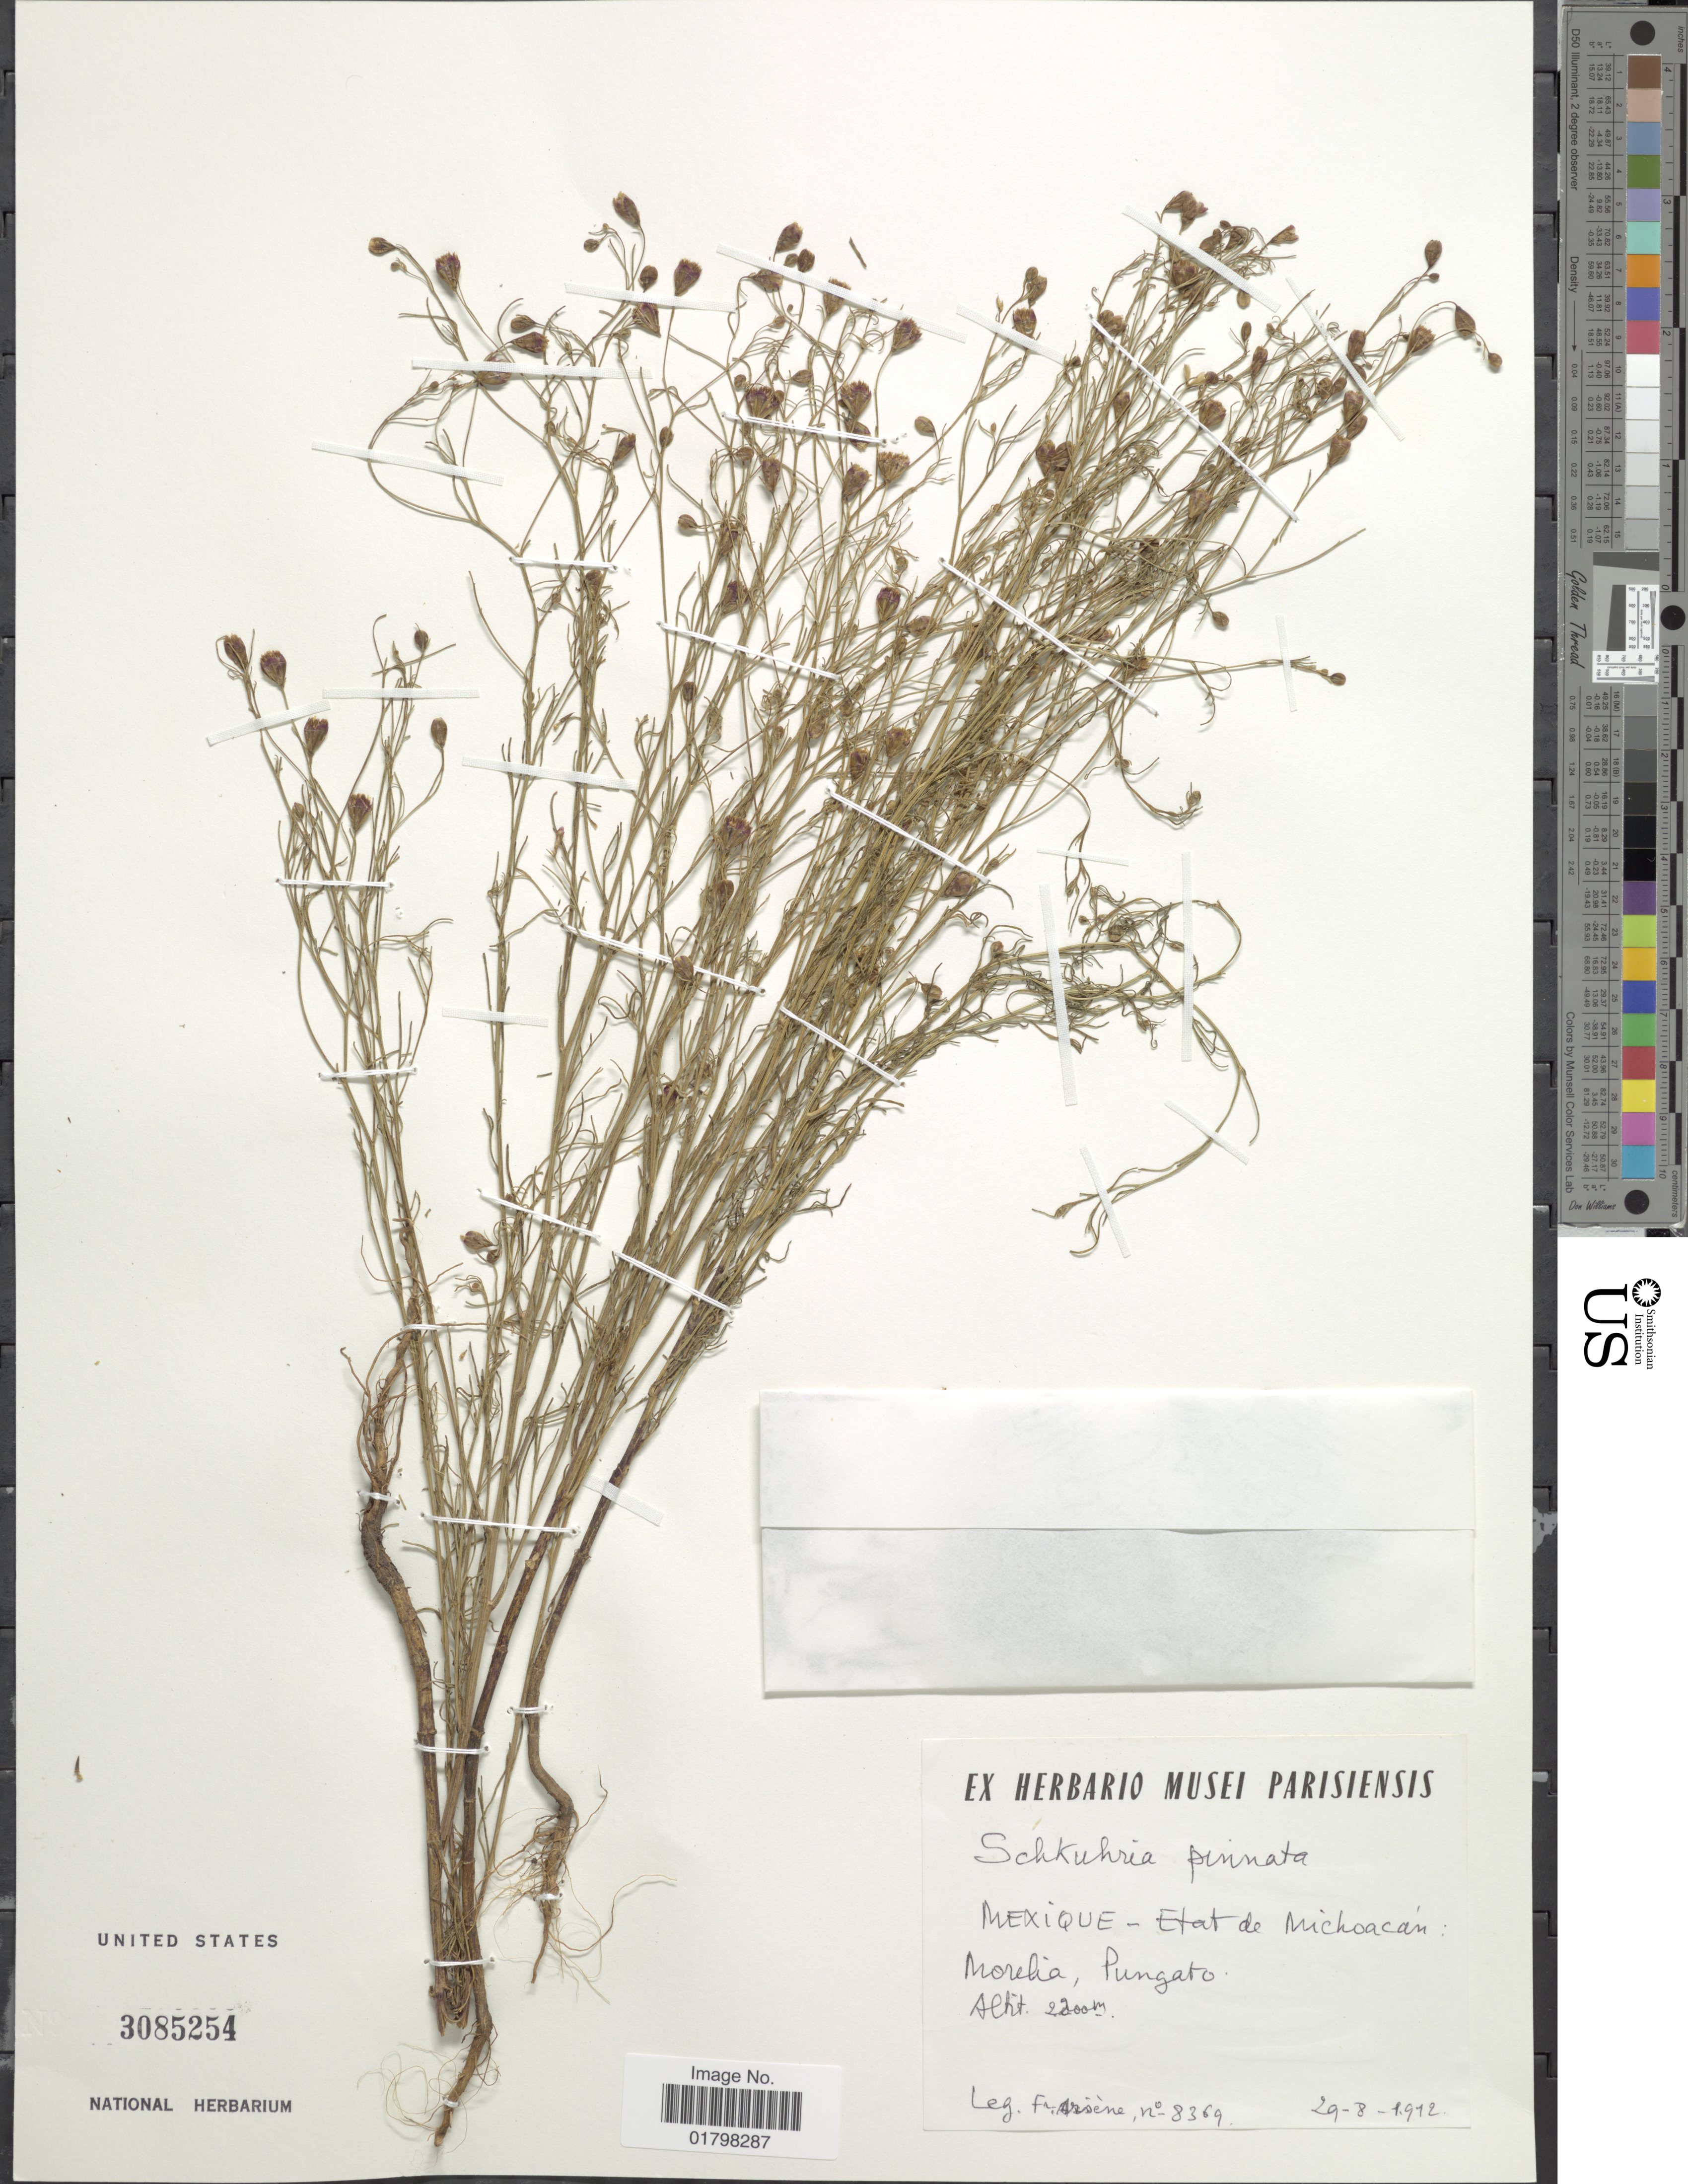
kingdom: Plantae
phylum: Tracheophyta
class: Magnoliopsida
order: Asterales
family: Asteraceae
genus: Schkuhria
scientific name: Schkuhria pinnata var. virgata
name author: (La Llave ex La Llave) Heiser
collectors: Bro. G. Arsène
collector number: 8369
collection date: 1912-08-29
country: Mexico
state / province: Michoacán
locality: Morelia, Pungato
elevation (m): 2300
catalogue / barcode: US 3085254